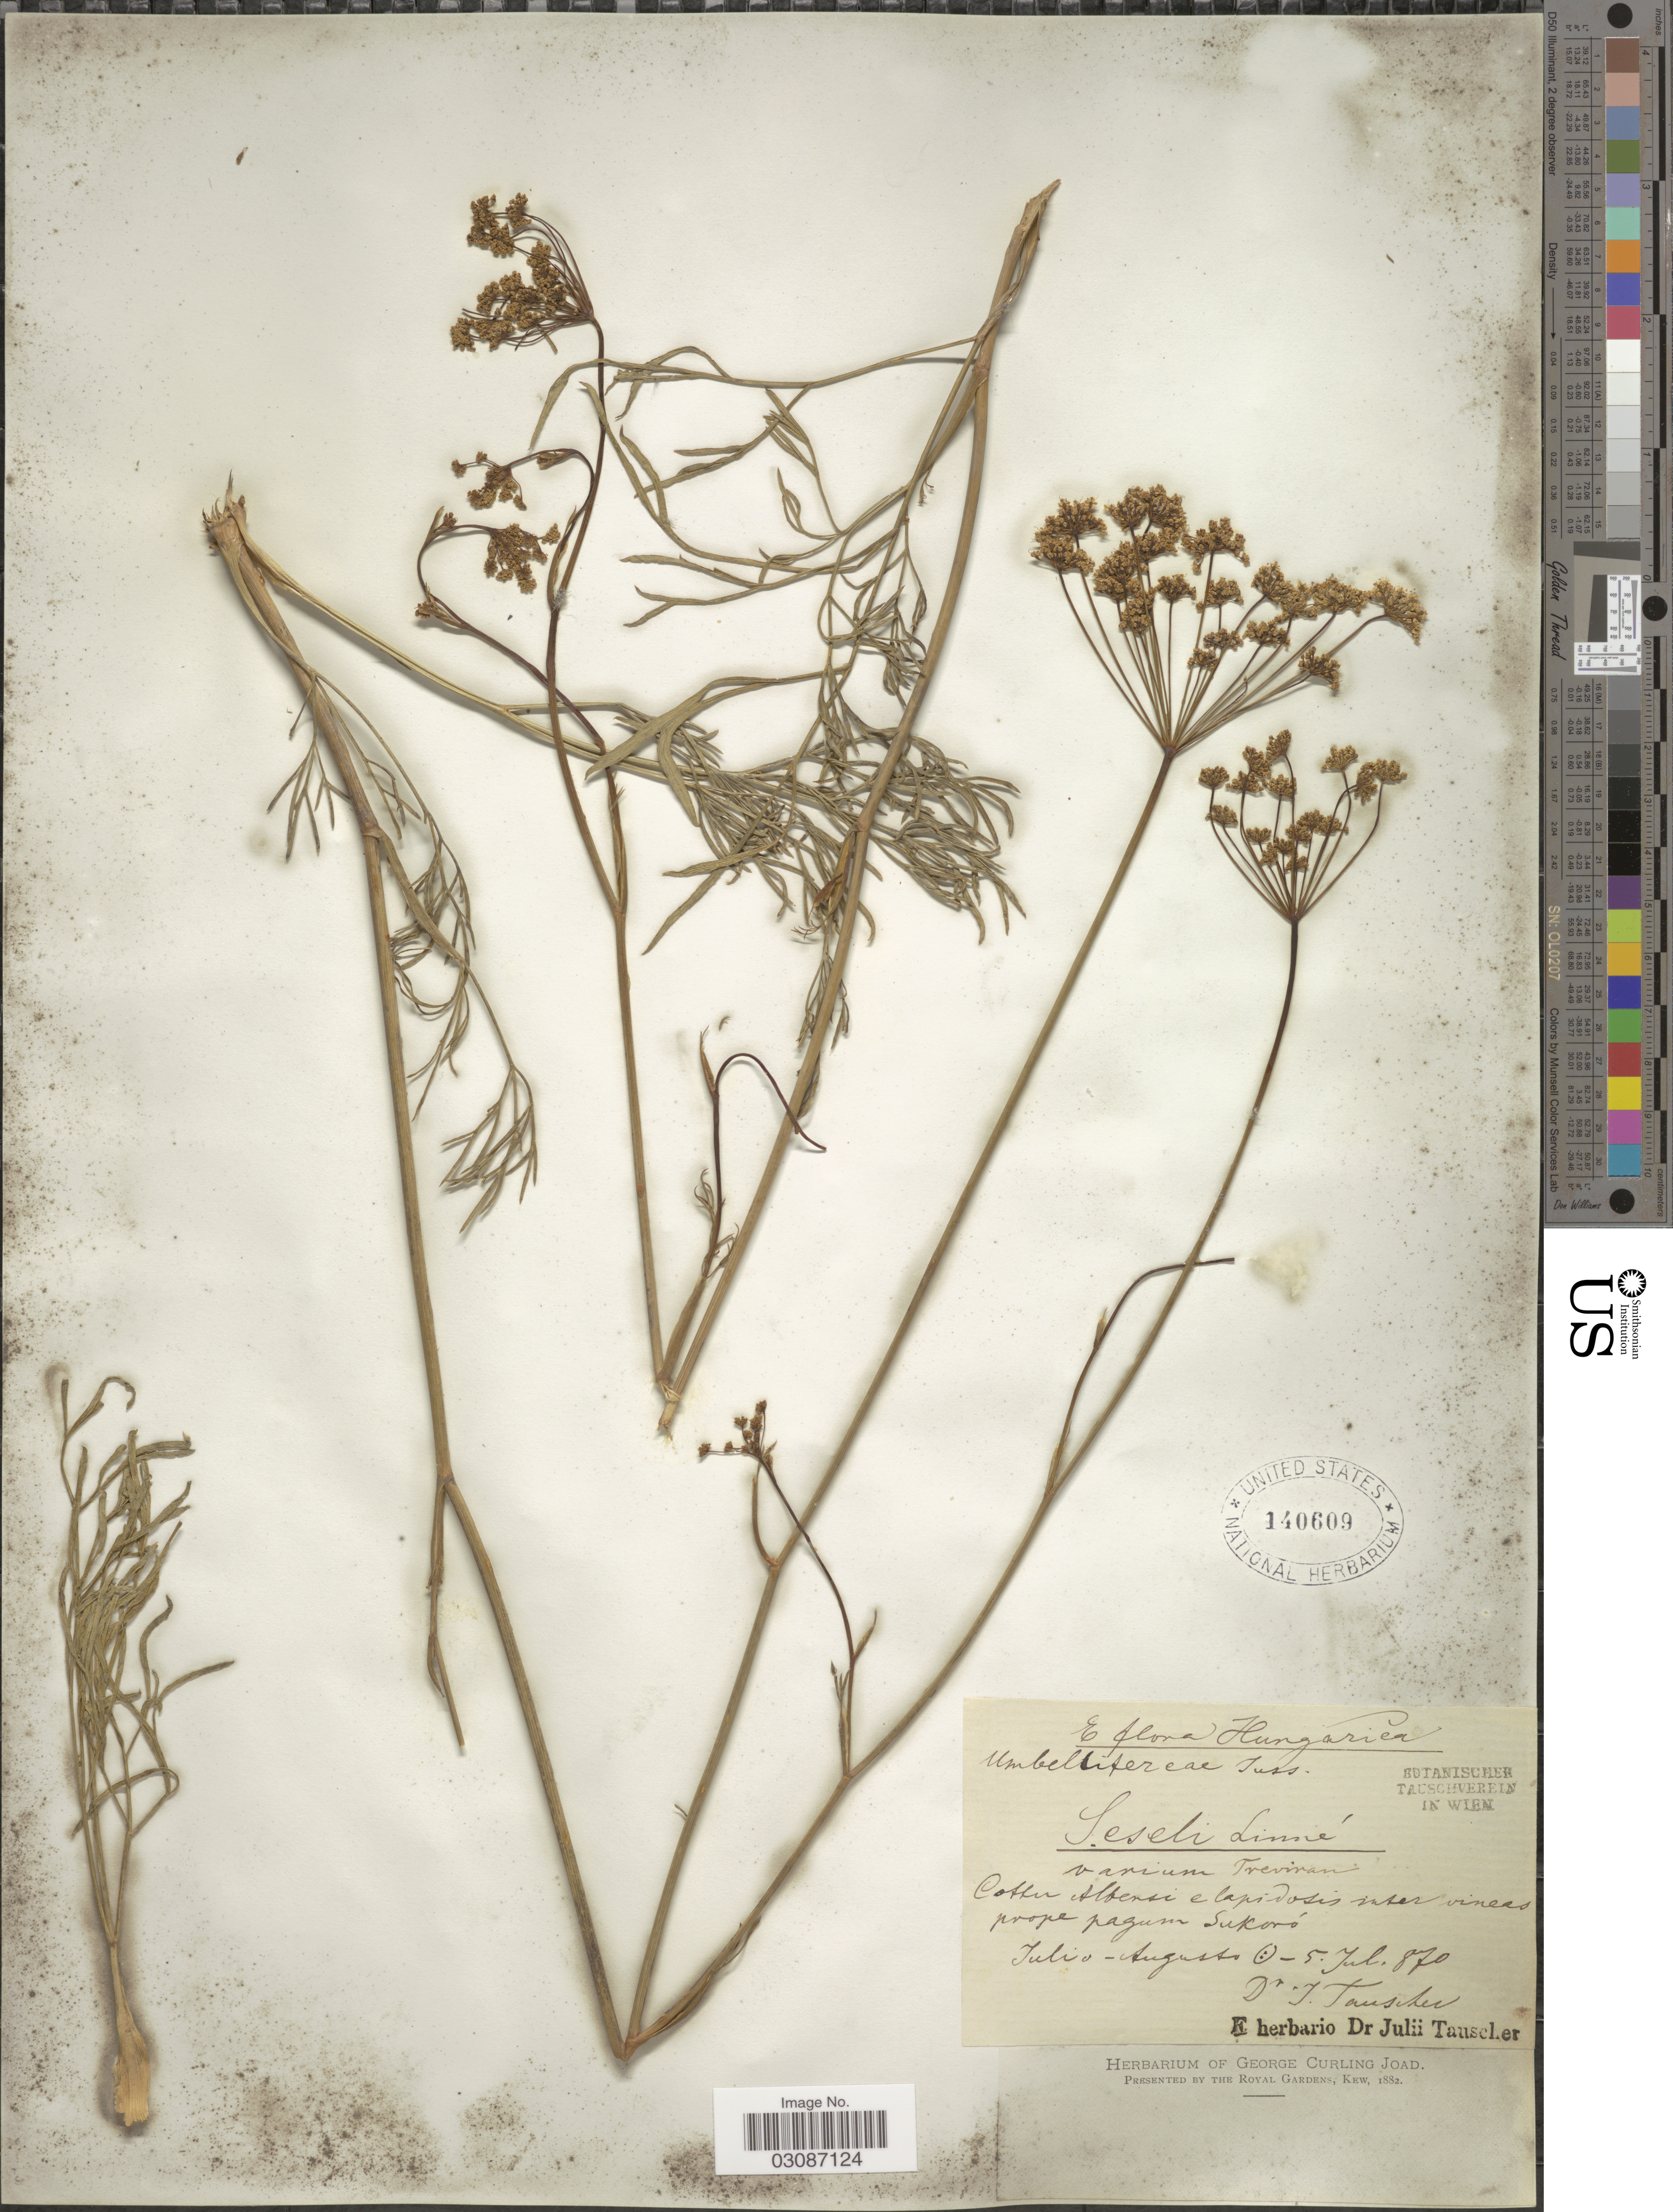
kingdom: Plantae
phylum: Tracheophyta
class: Magnoliopsida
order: Apiales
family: Apiaceae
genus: Seseli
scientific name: Seseli varium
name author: Trevir.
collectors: J. Tauscher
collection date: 1870-07-05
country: Hungary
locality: Cotter [interpreted] Albensi e lapi-dosis inter vineas prope pagum Sukoró.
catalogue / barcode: US 140609